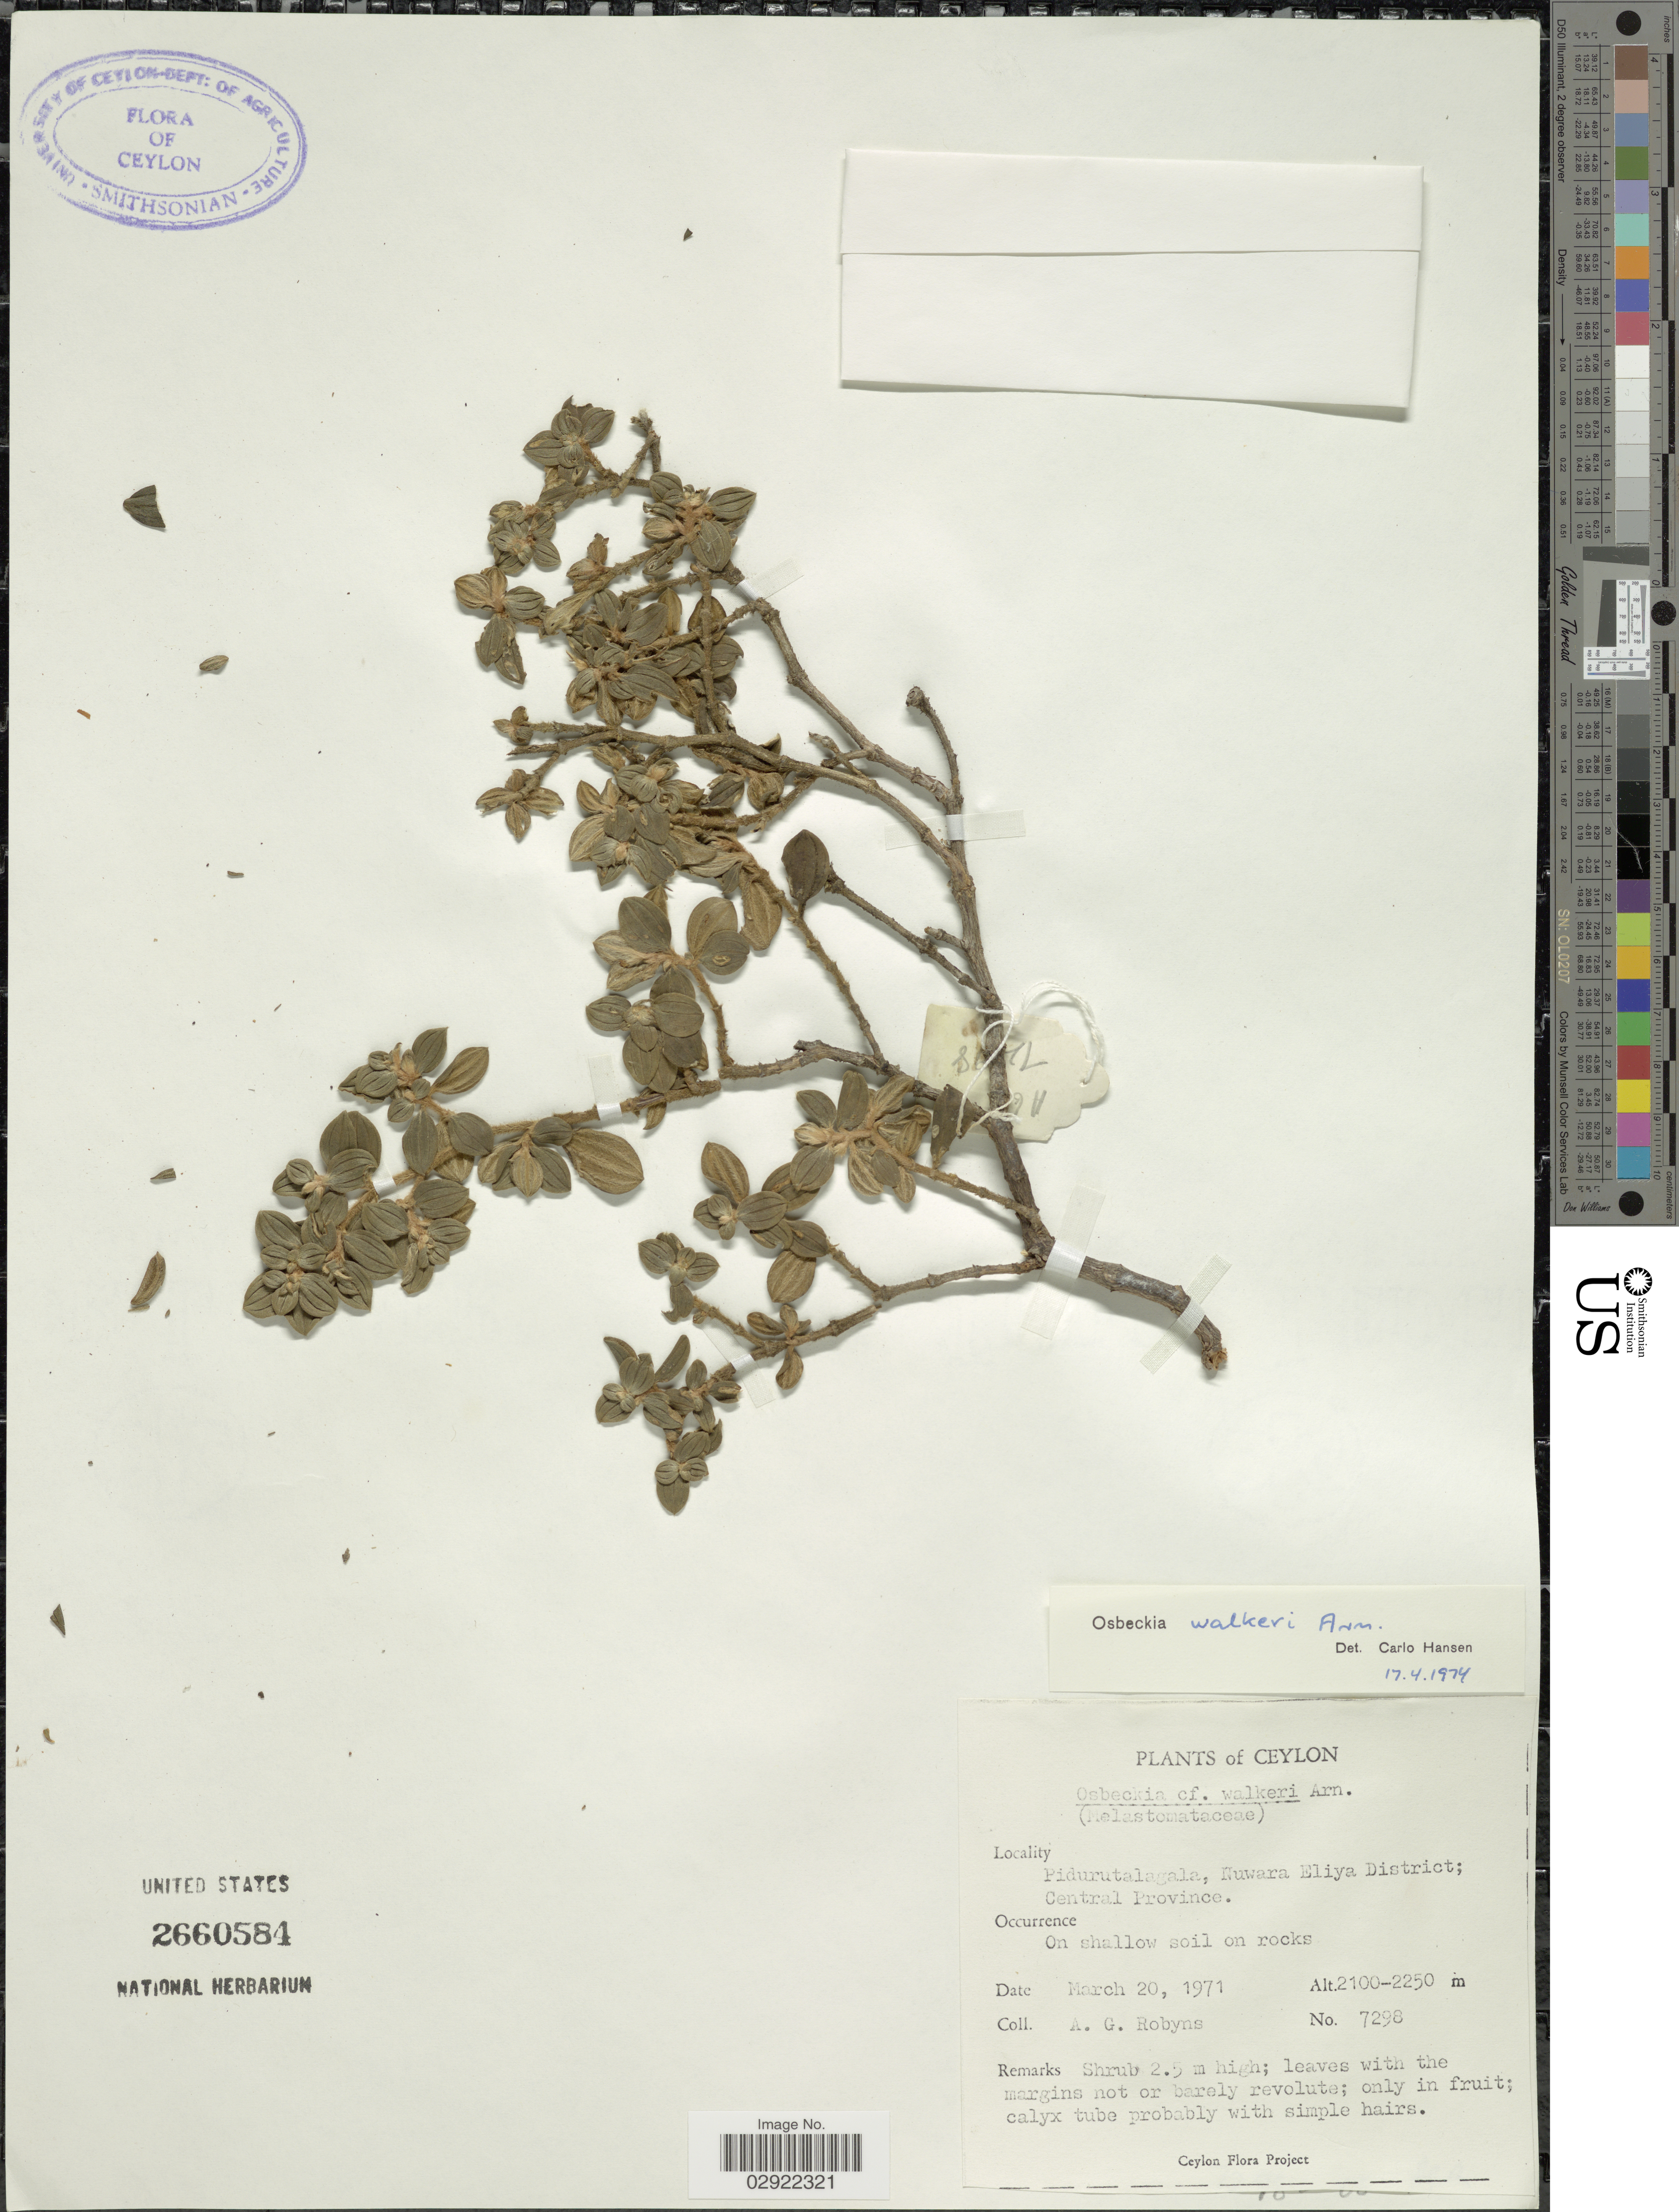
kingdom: Plantae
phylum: Tracheophyta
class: Magnoliopsida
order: Myrtales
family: Melastomataceae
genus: Osbeckia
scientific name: Osbeckia walkeri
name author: Arn.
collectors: A. Robyns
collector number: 7298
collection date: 1971-03-20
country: Sri Lanka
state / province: Central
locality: Ceylon. Pidurutalagala, Nuwara Eliya District.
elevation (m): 2100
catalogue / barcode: US 2660584